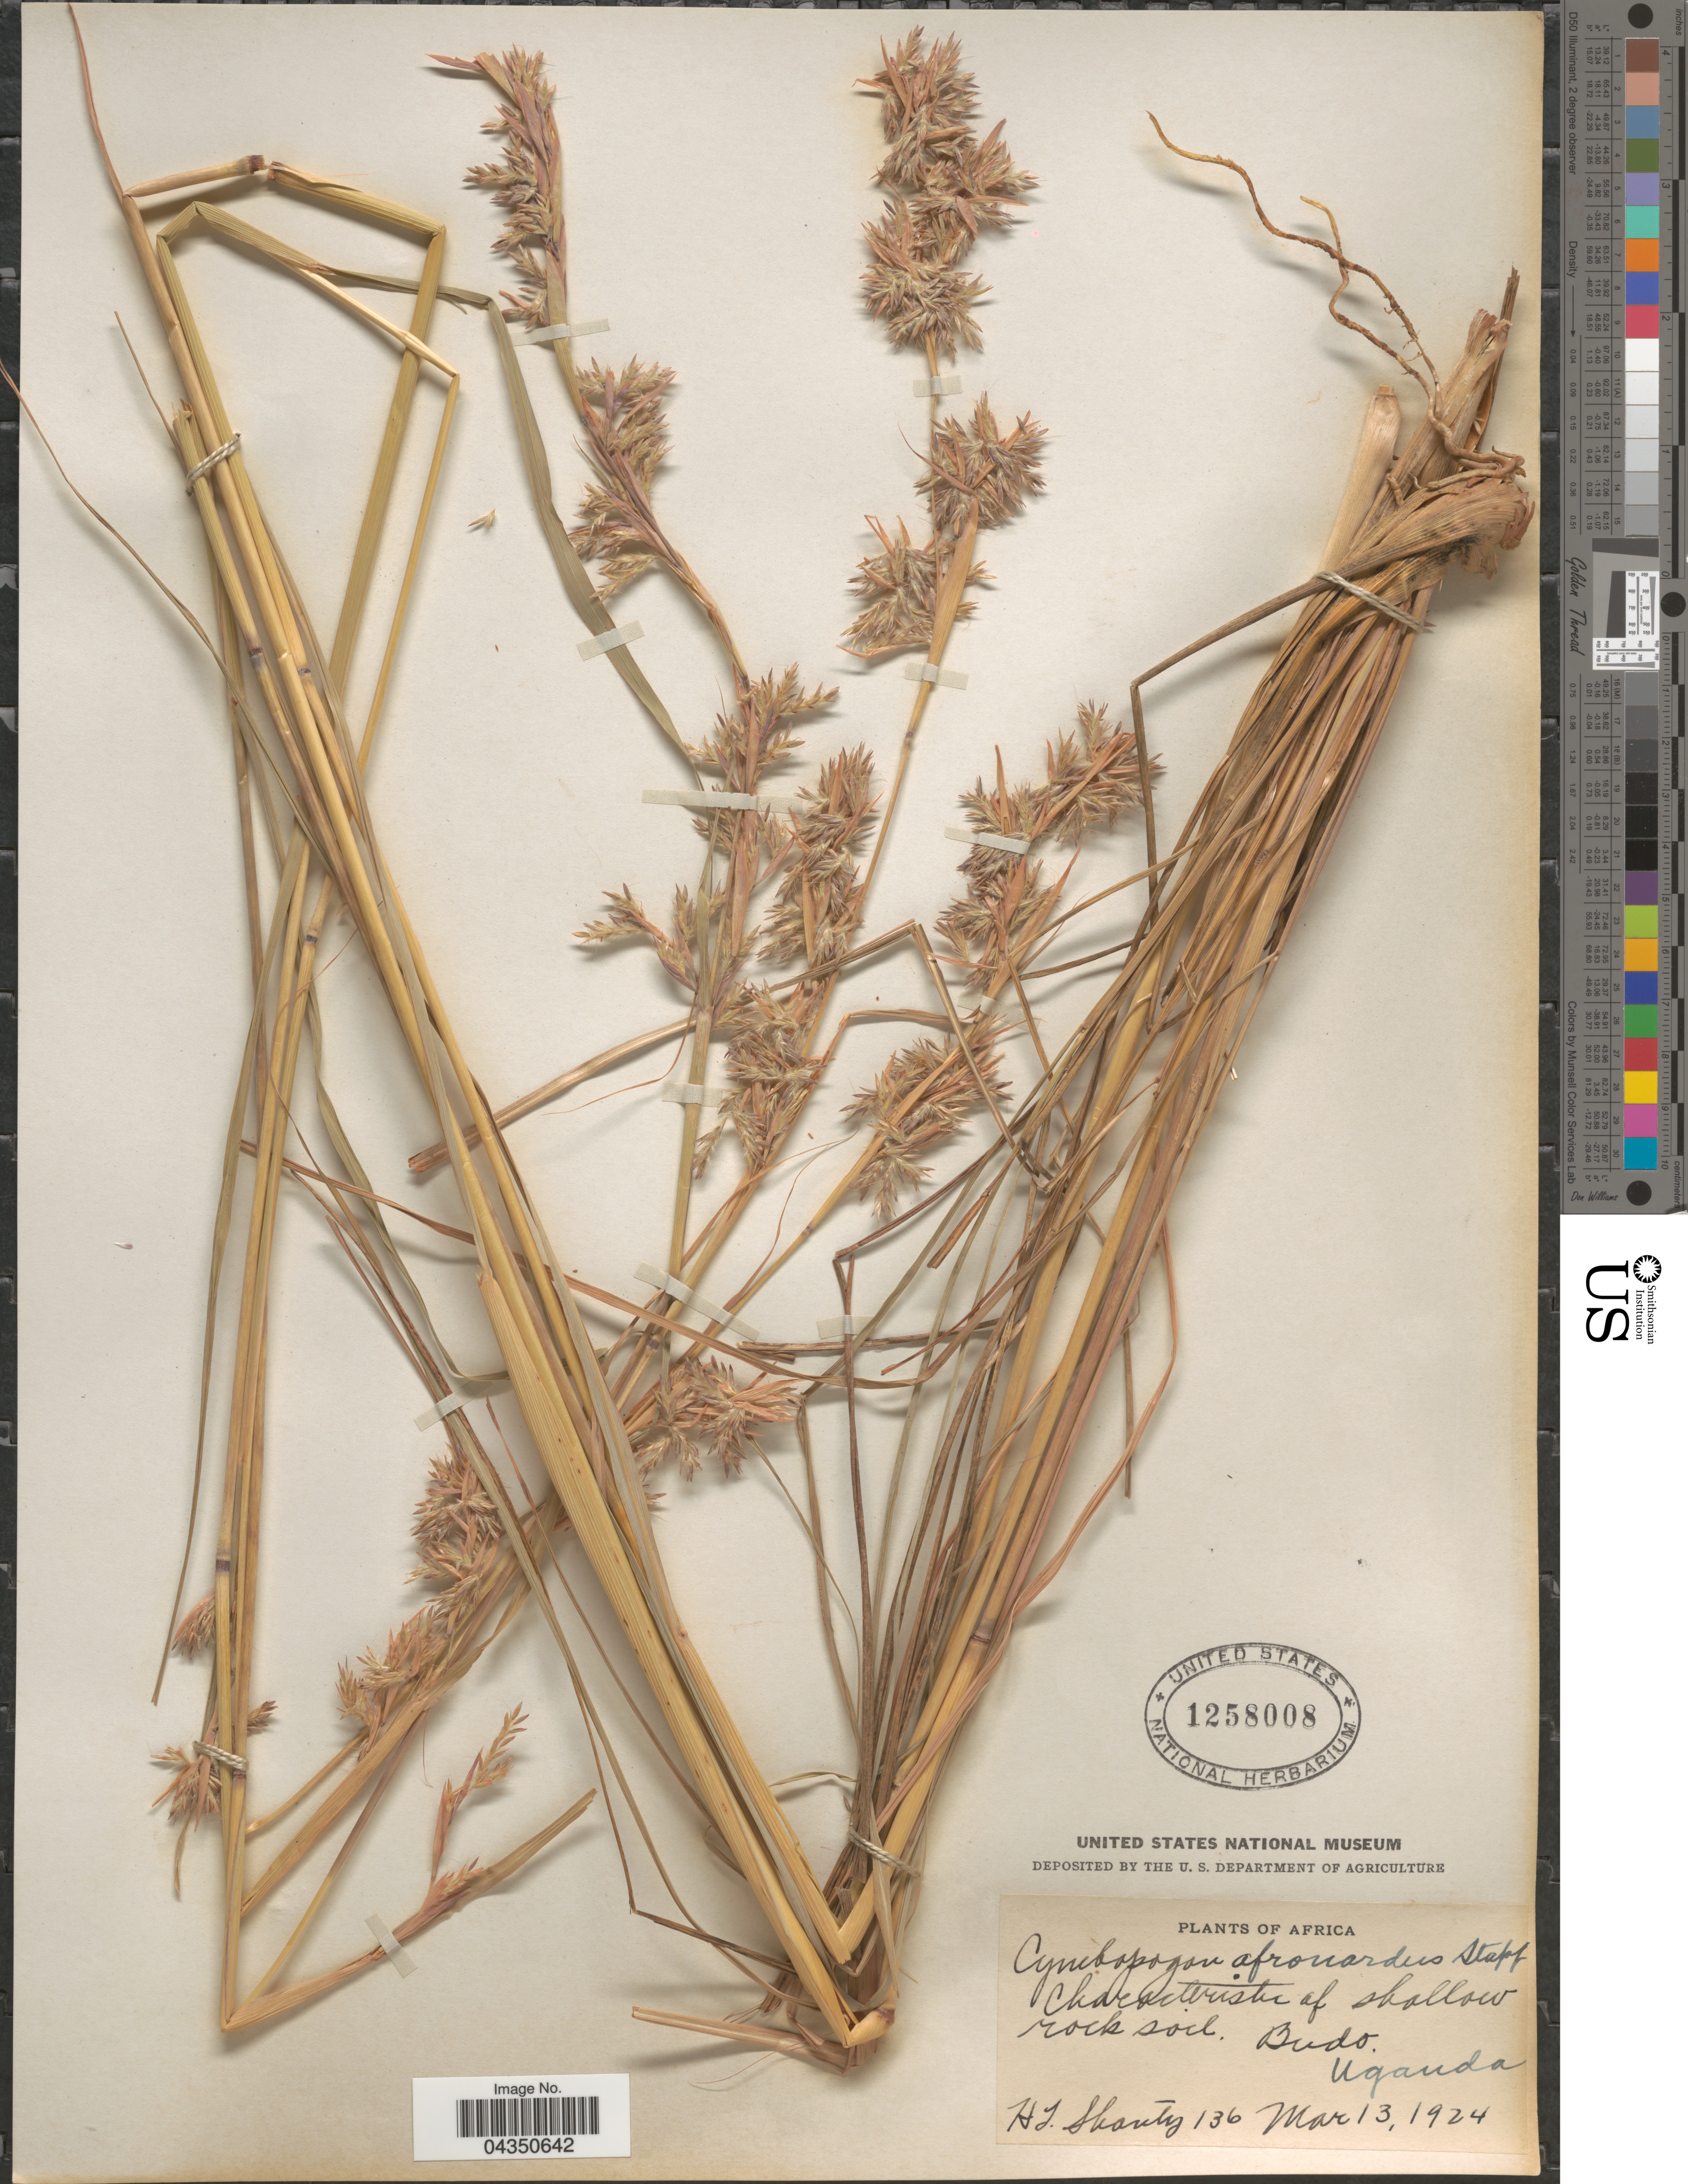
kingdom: Plantae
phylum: Tracheophyta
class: Liliopsida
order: Poales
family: Poaceae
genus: Cymbopogon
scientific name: Cymbopogon nardus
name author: (L.) Rendle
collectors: H. Shantz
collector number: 136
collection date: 1924-03-13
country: Uganda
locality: Characteristic of shallow rocks soil. Budo.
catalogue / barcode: US 1258008